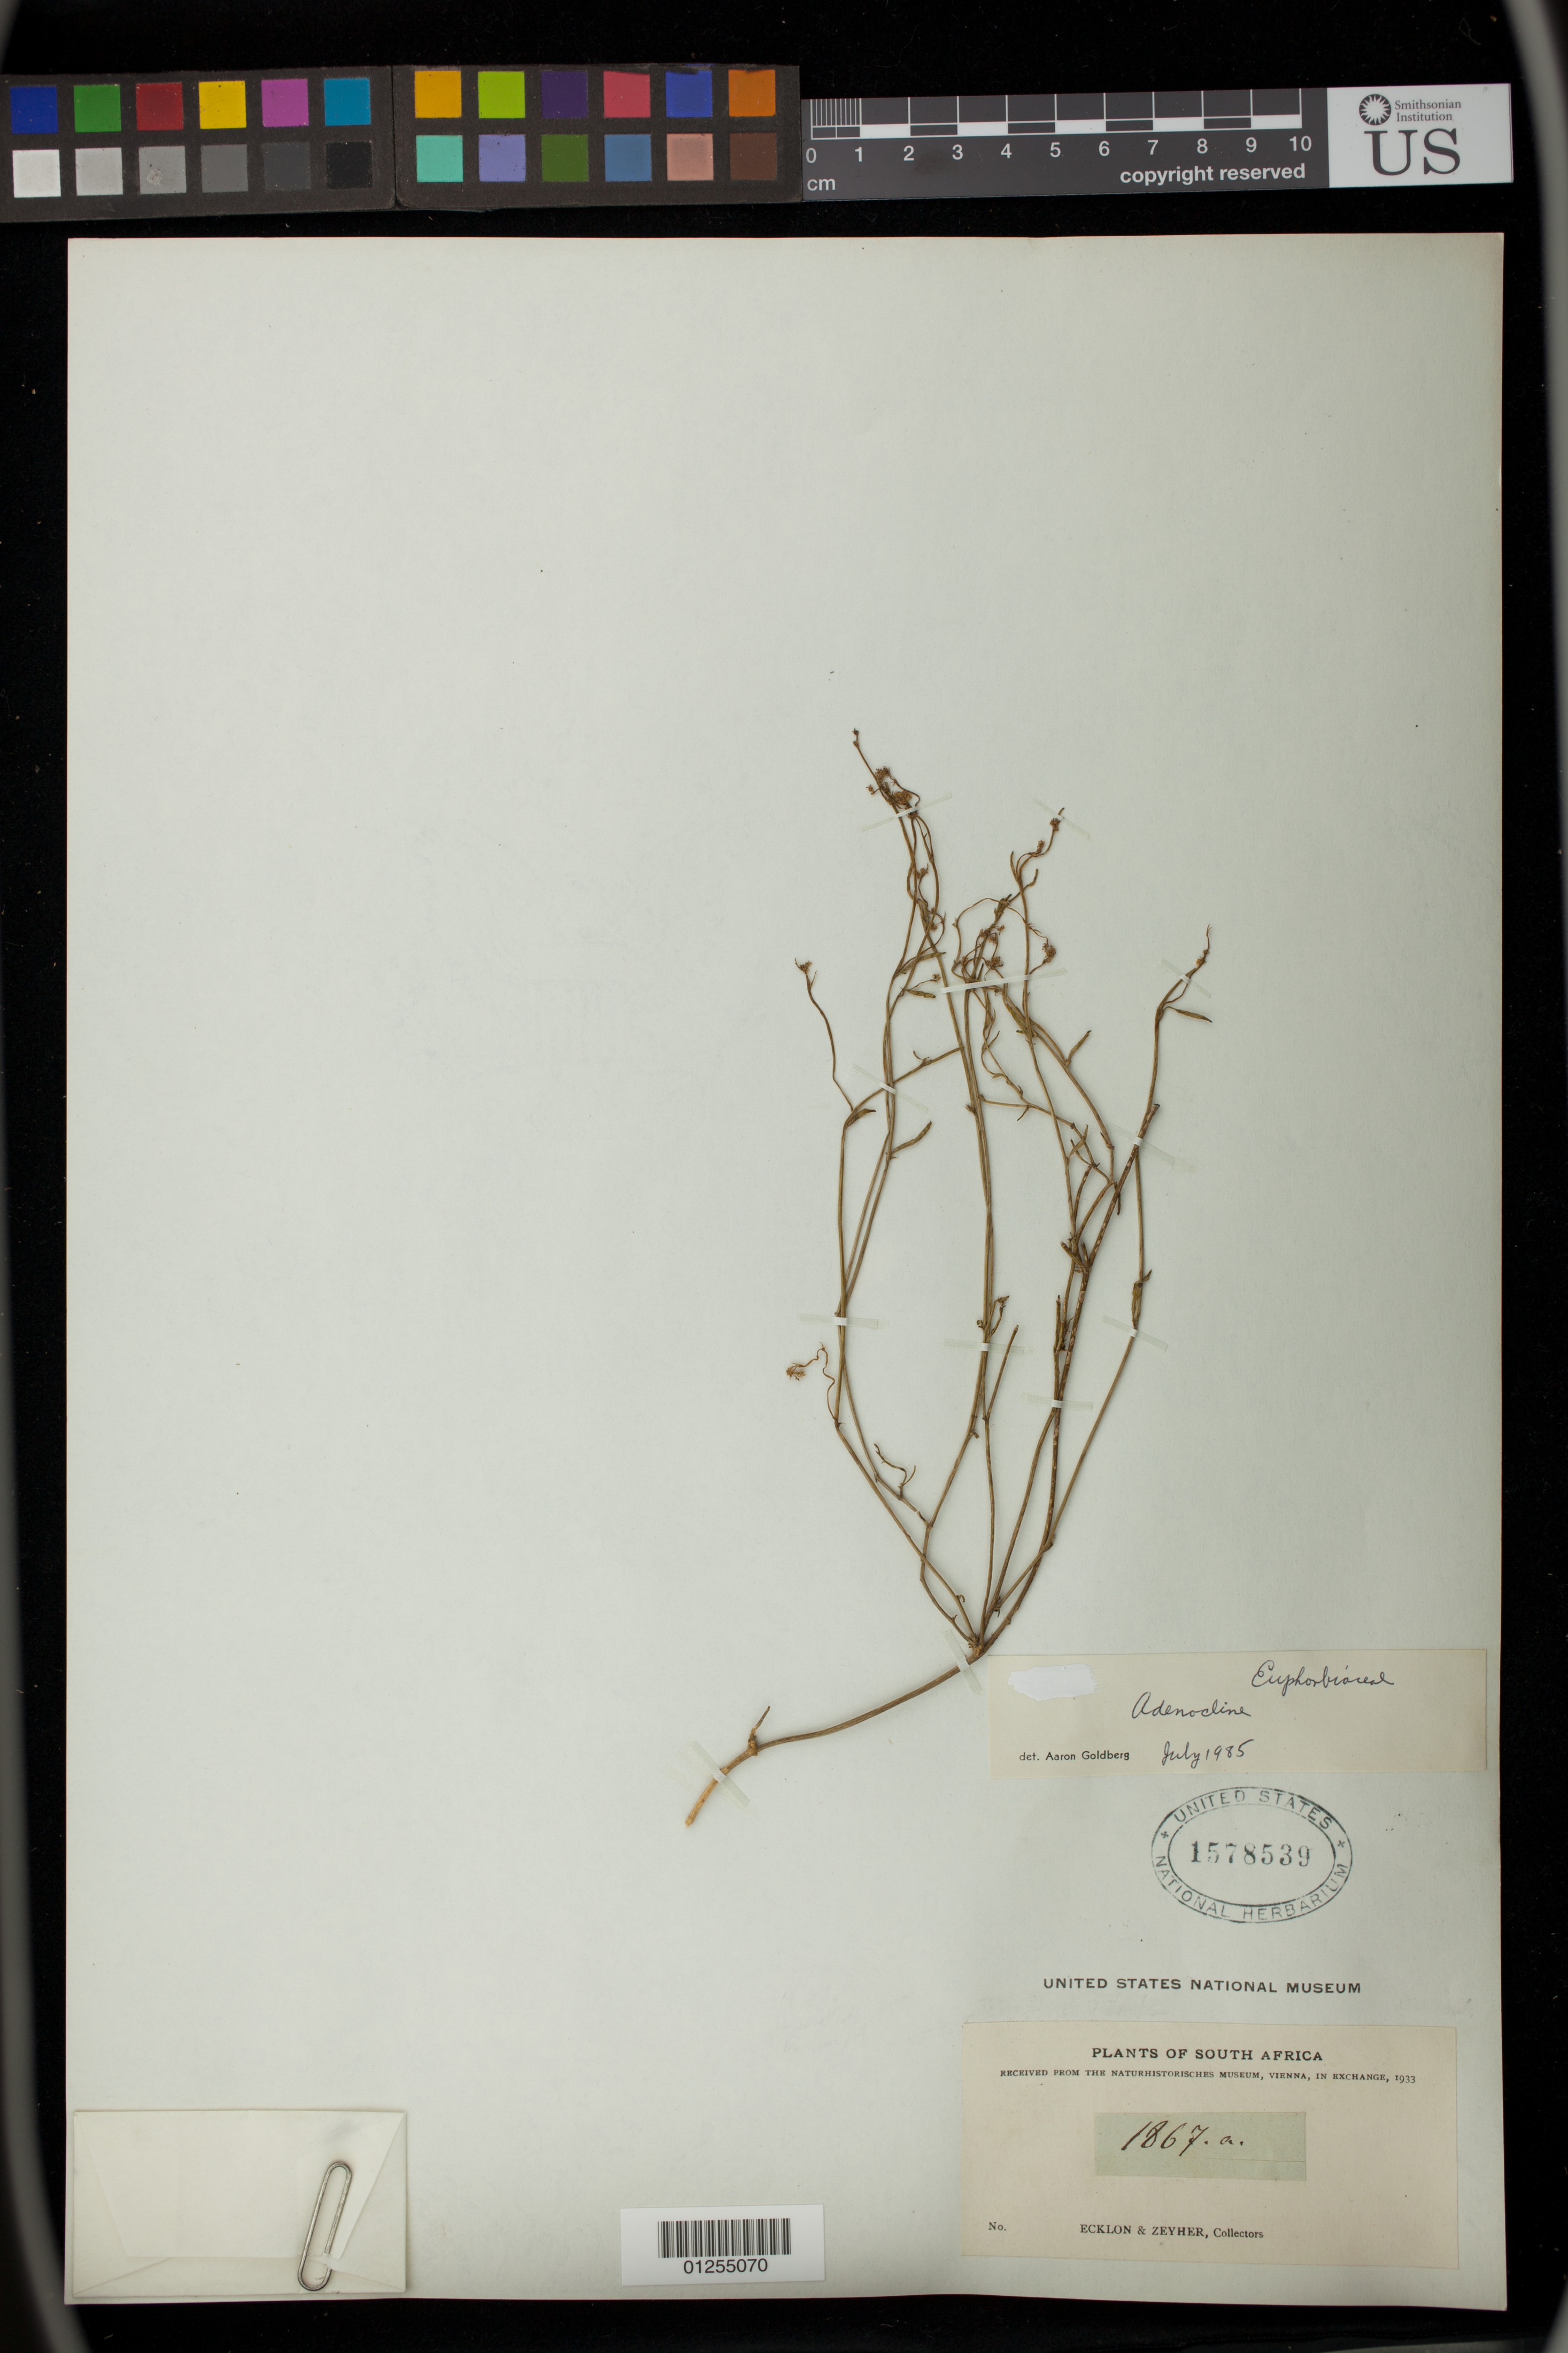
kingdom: Plantae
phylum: Tracheophyta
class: Magnoliopsida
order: Malpighiales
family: Euphorbiaceae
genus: Adenocline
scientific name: Adenocline sp.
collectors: C. F. Ecklon & -. Zeyher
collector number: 1867a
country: South Africa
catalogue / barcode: US 1578539